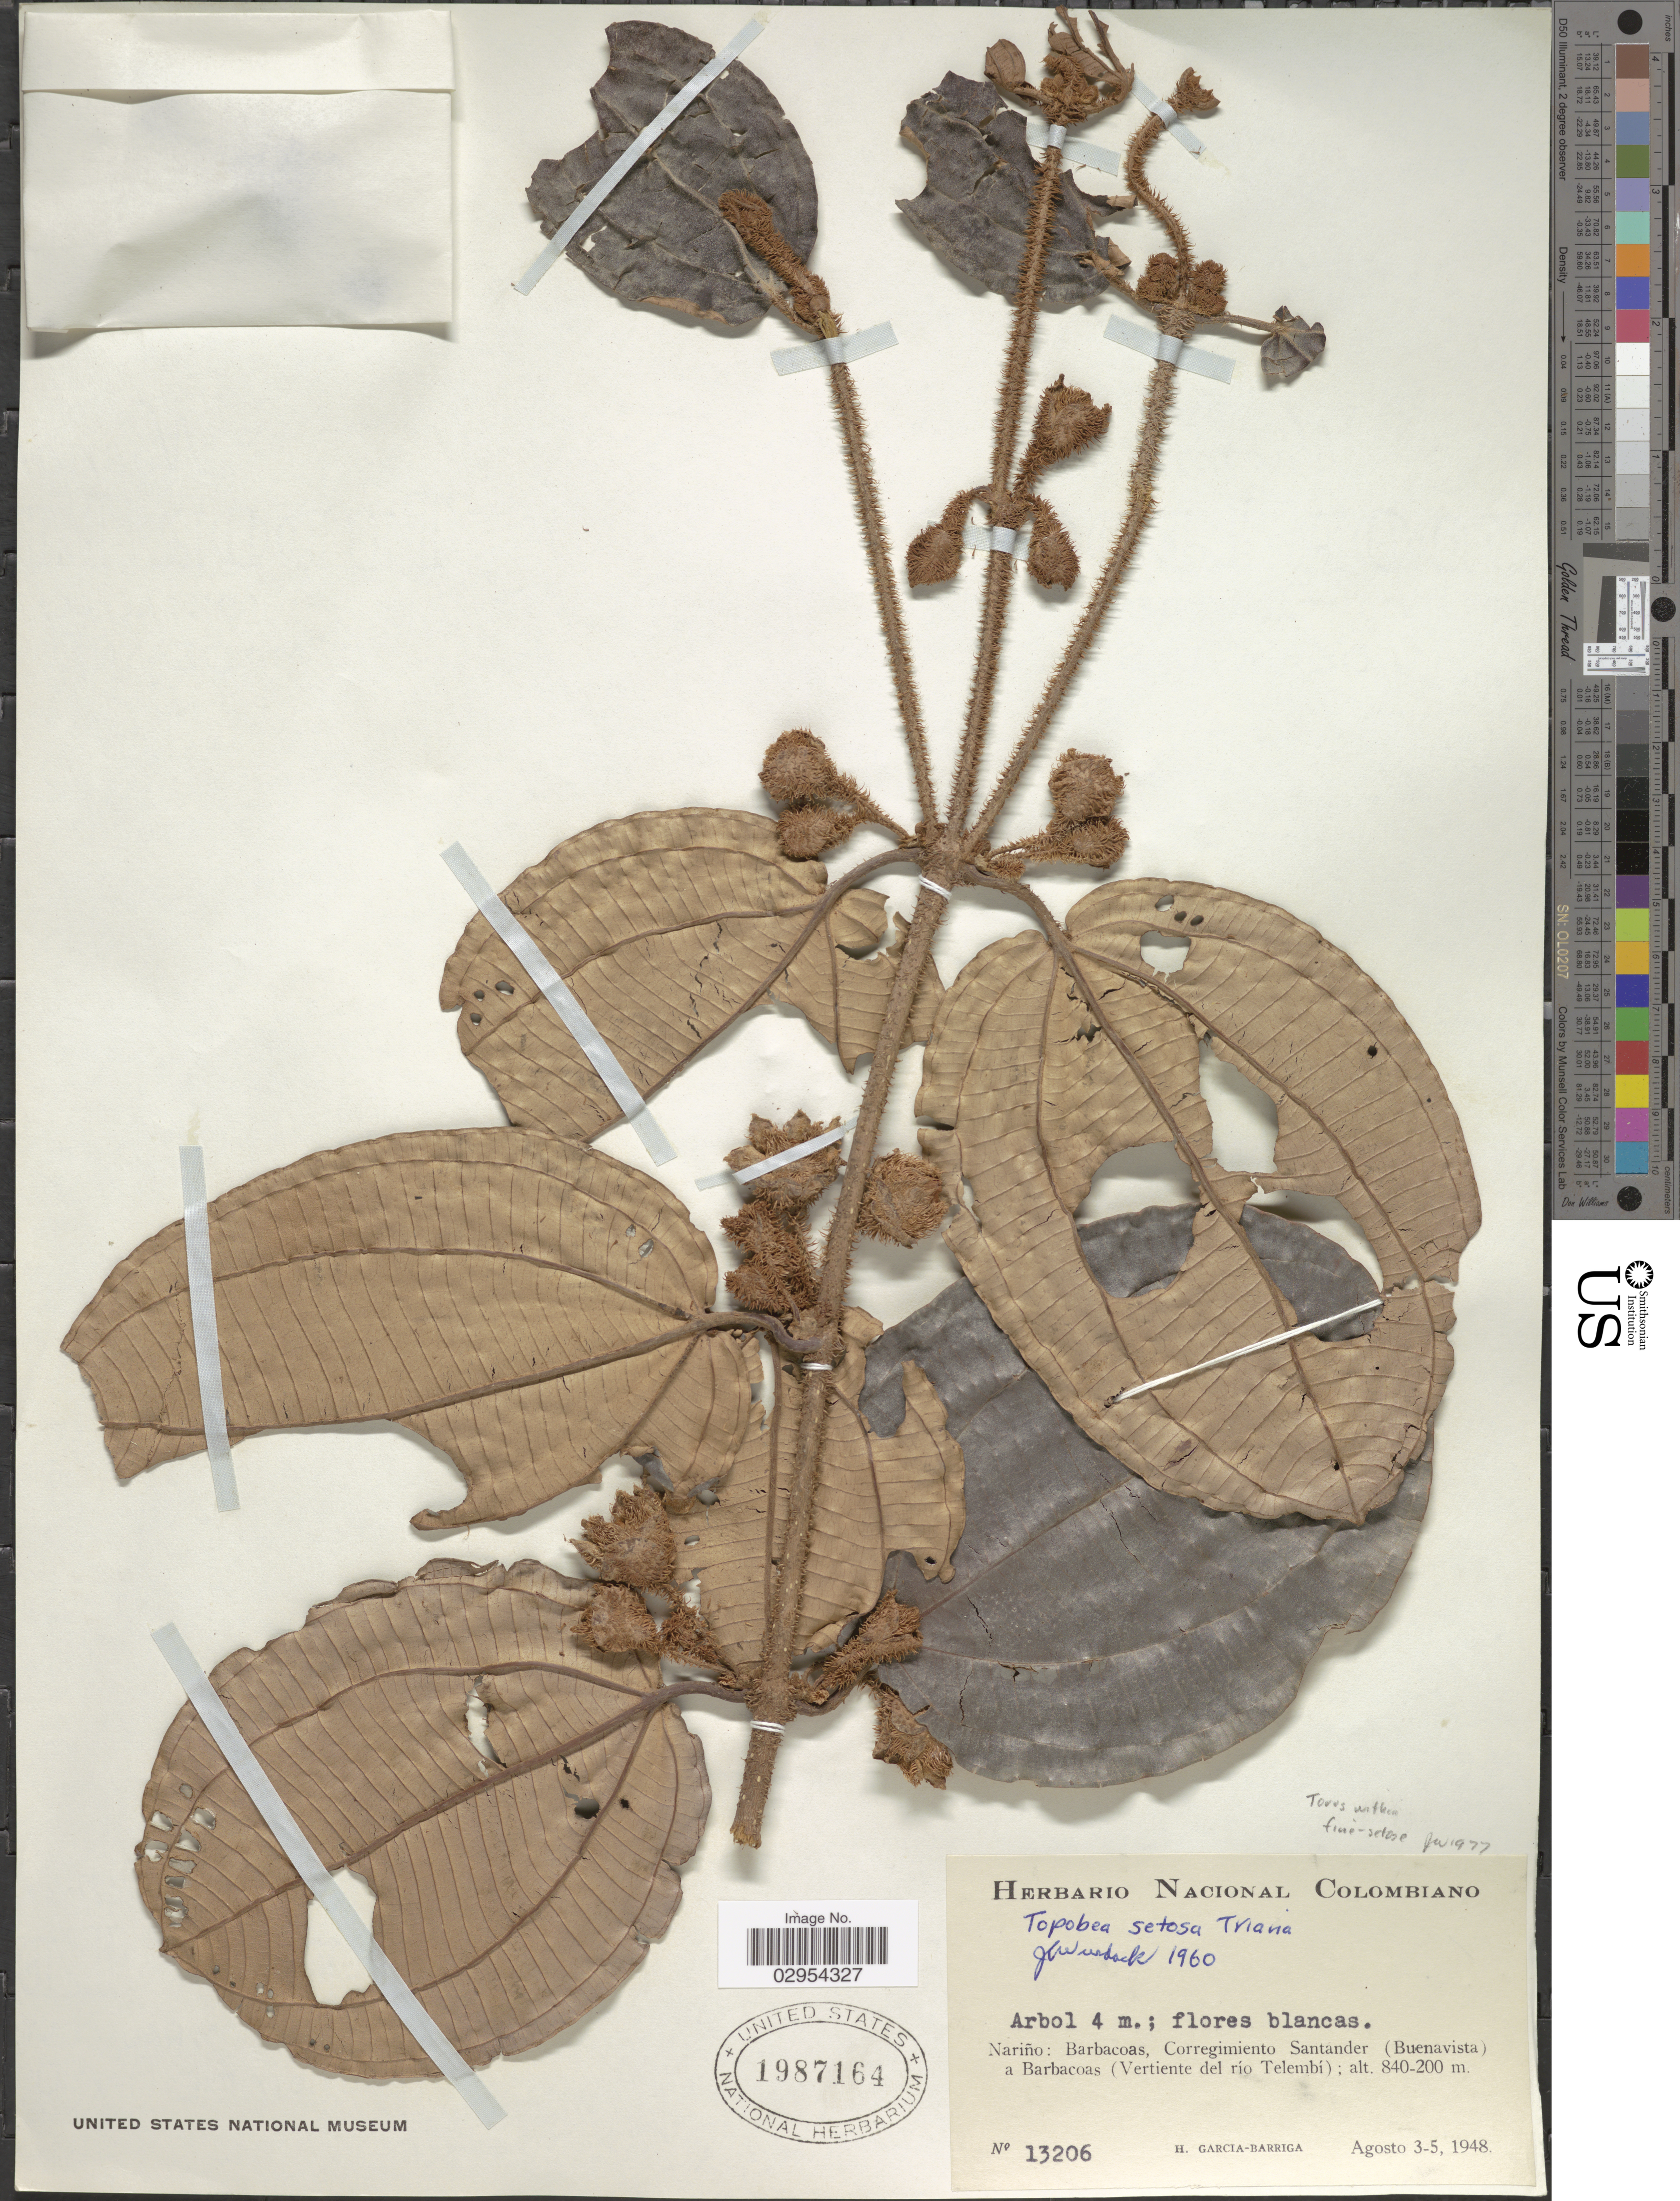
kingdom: Plantae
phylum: Tracheophyta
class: Magnoliopsida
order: Myrtales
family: Melastomataceae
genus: Topobea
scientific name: Topobea setosa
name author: Triana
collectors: H. García Barriga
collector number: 13206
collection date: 1948-08-03/1948-08-05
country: Colombia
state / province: Nariño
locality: Barbacoas, Corregimiento Santander (Buenavista) a Barbacoas (Vertiente del río Telembí).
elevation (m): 200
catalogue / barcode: US 1987164